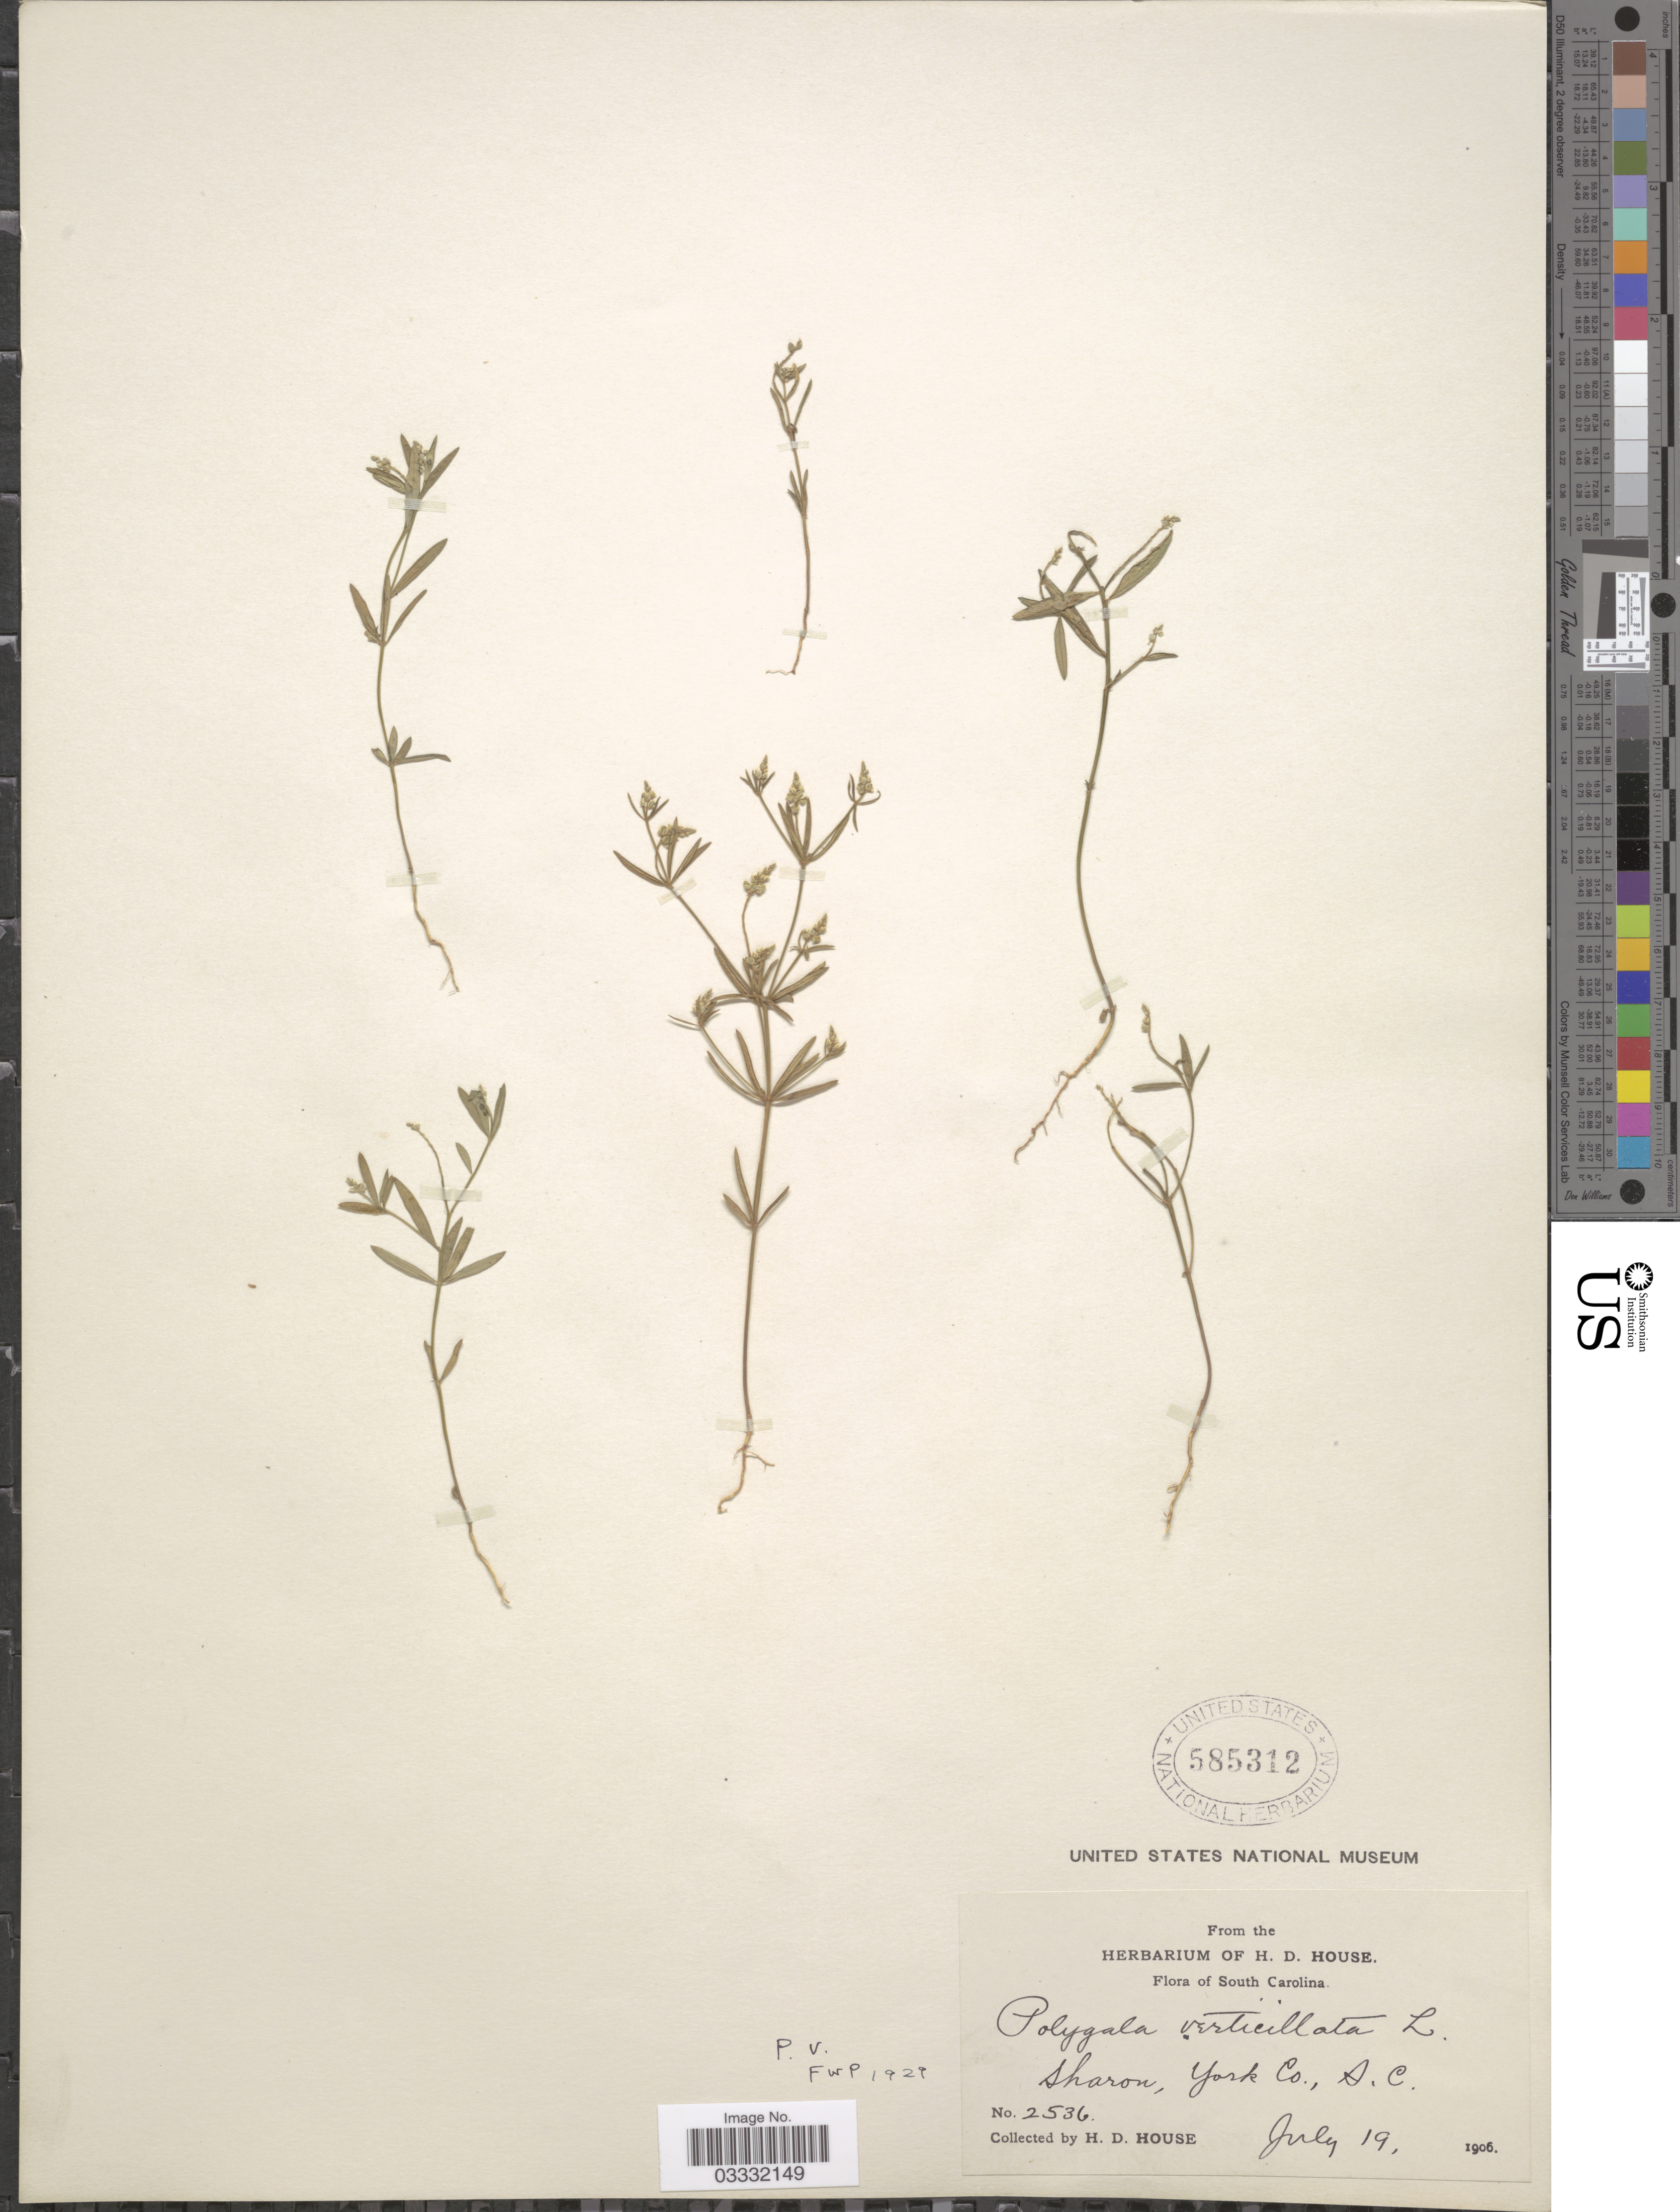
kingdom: Plantae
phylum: Tracheophyta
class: Magnoliopsida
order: Fabales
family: Polygalaceae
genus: Polygala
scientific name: Polygala verticillata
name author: L.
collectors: H. D. House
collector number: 2536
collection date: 1906-07-19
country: United States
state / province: South Carolina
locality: Sharon, York Co.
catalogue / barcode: US 585312